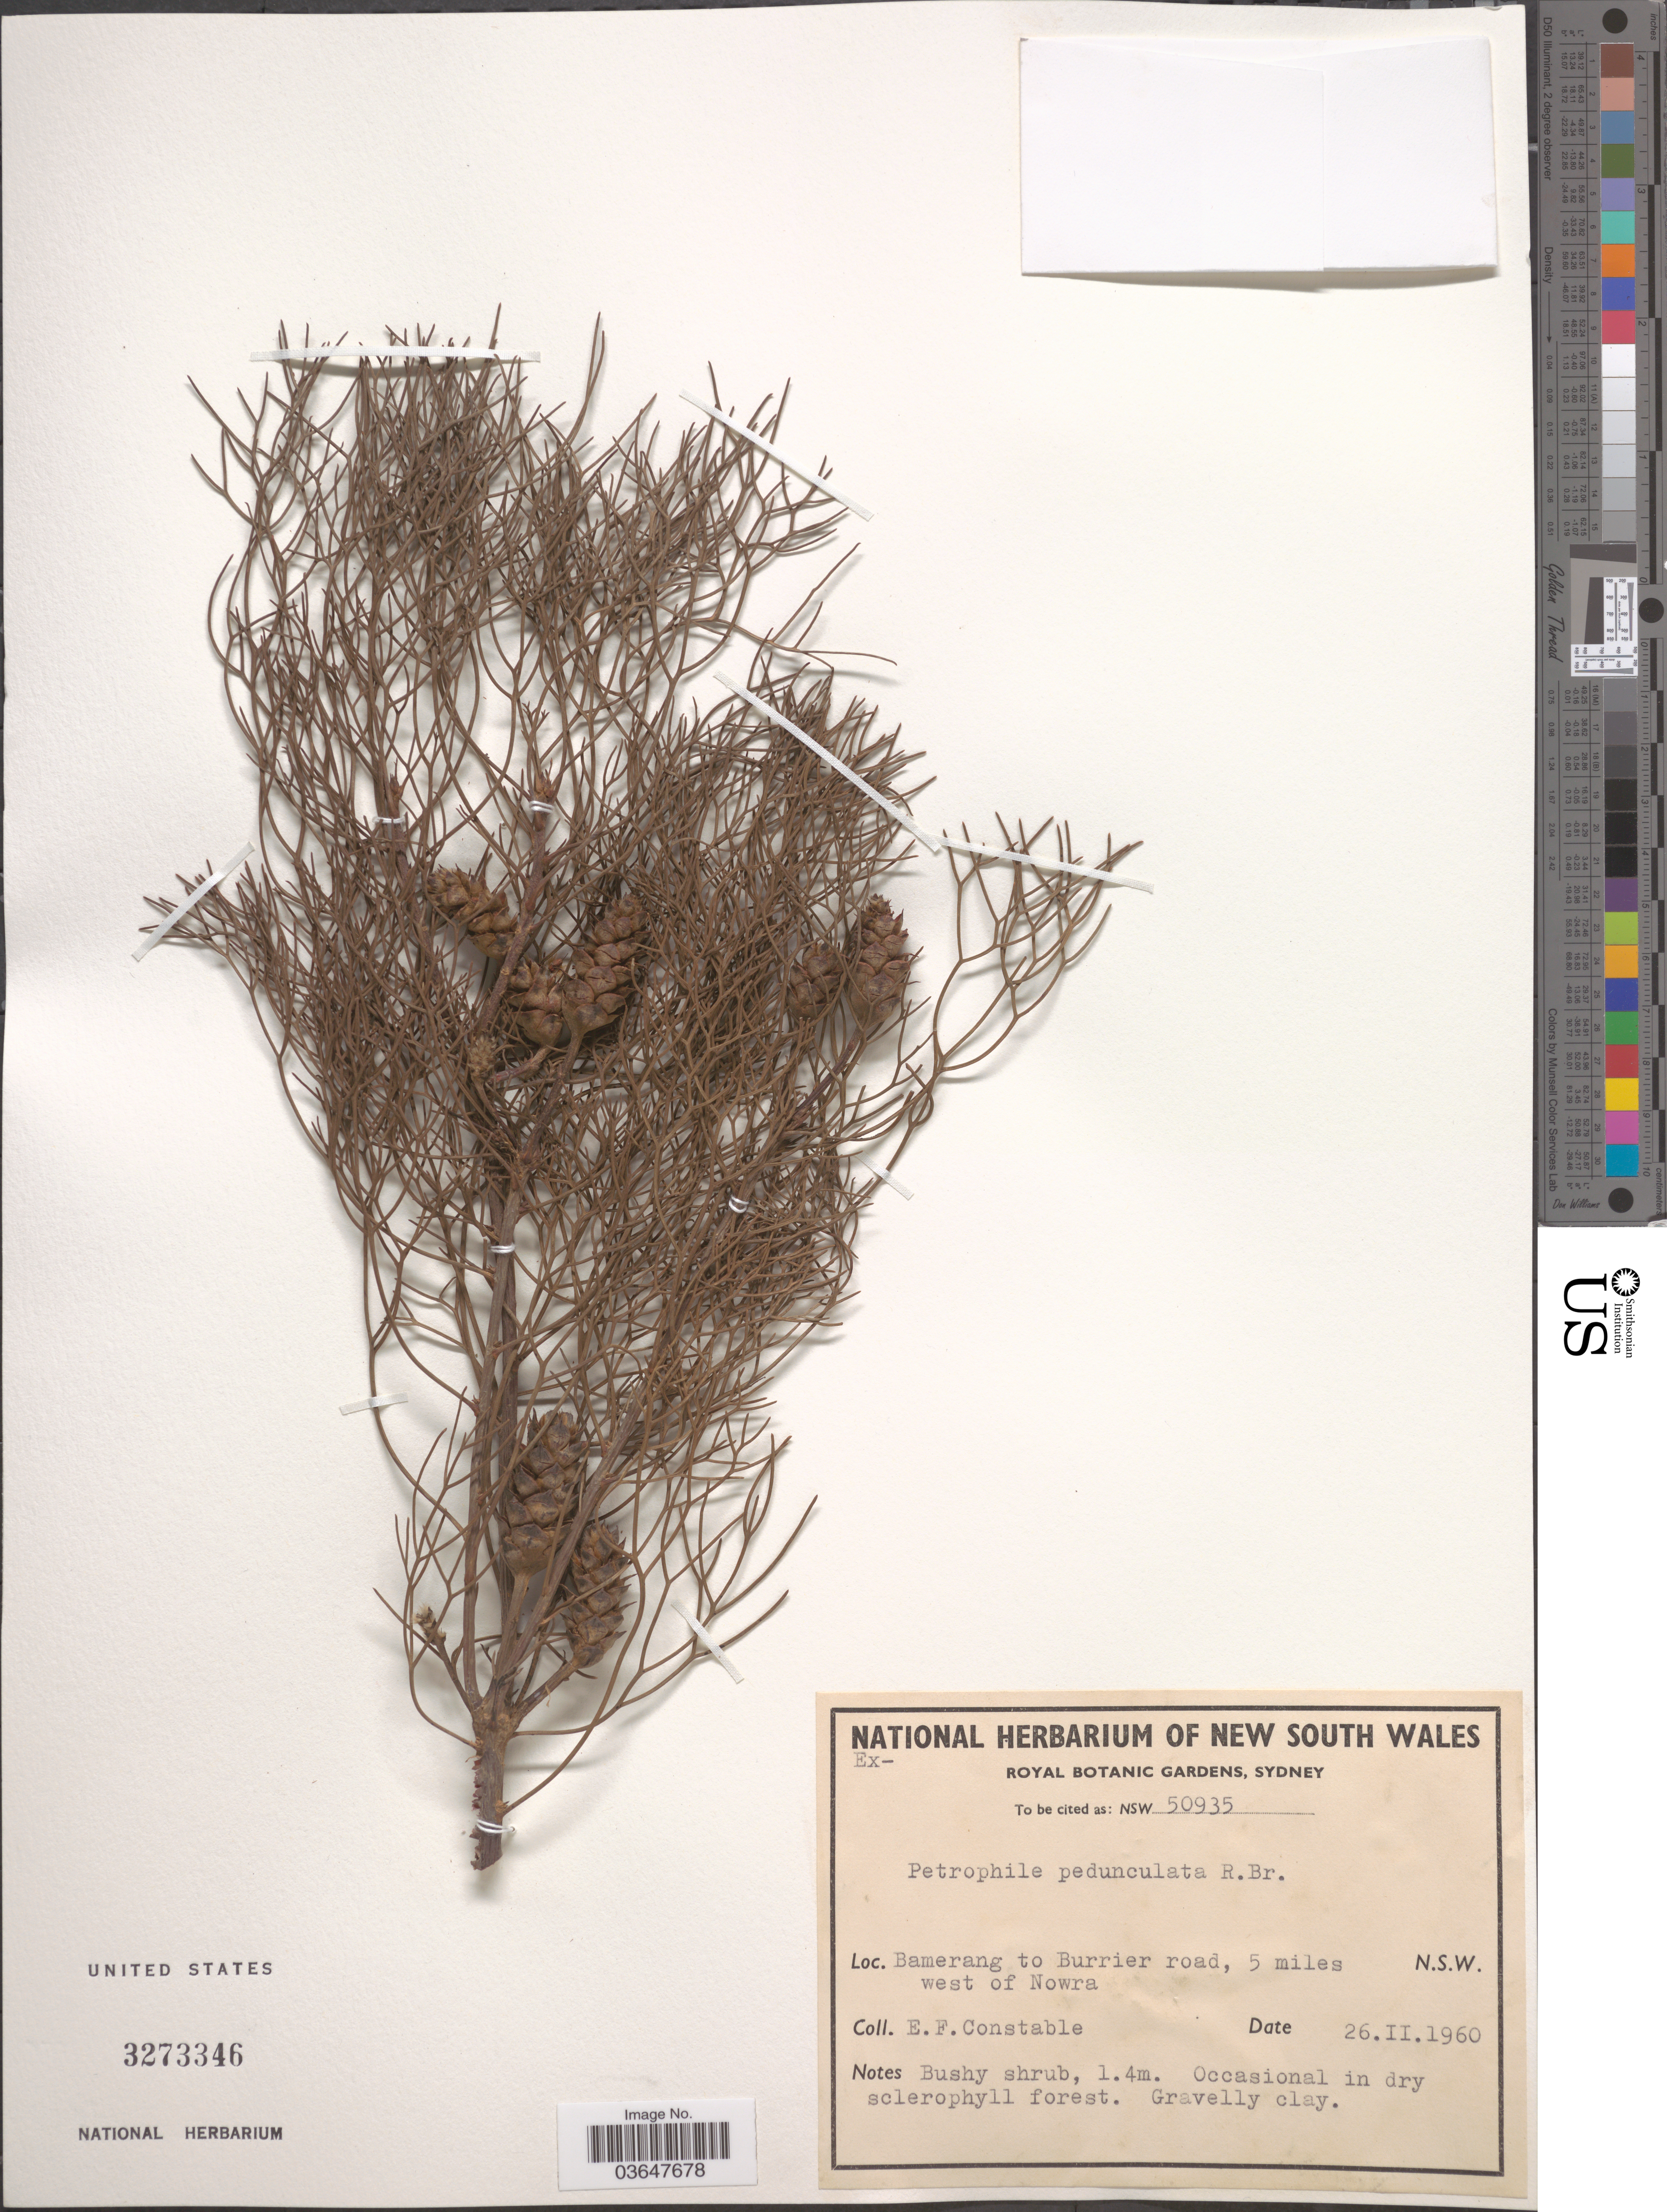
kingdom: Plantae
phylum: Tracheophyta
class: Magnoliopsida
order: Proteales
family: Proteaceae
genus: Petrophile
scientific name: Petrophile pedunculata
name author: R. Br.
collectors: E. F. Constable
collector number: NSW50935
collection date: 1960-02-26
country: Australia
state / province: New South Wales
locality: Bamerang to Burrier road, 5 miles west of Nowra N.S.W.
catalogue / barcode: US 3273346